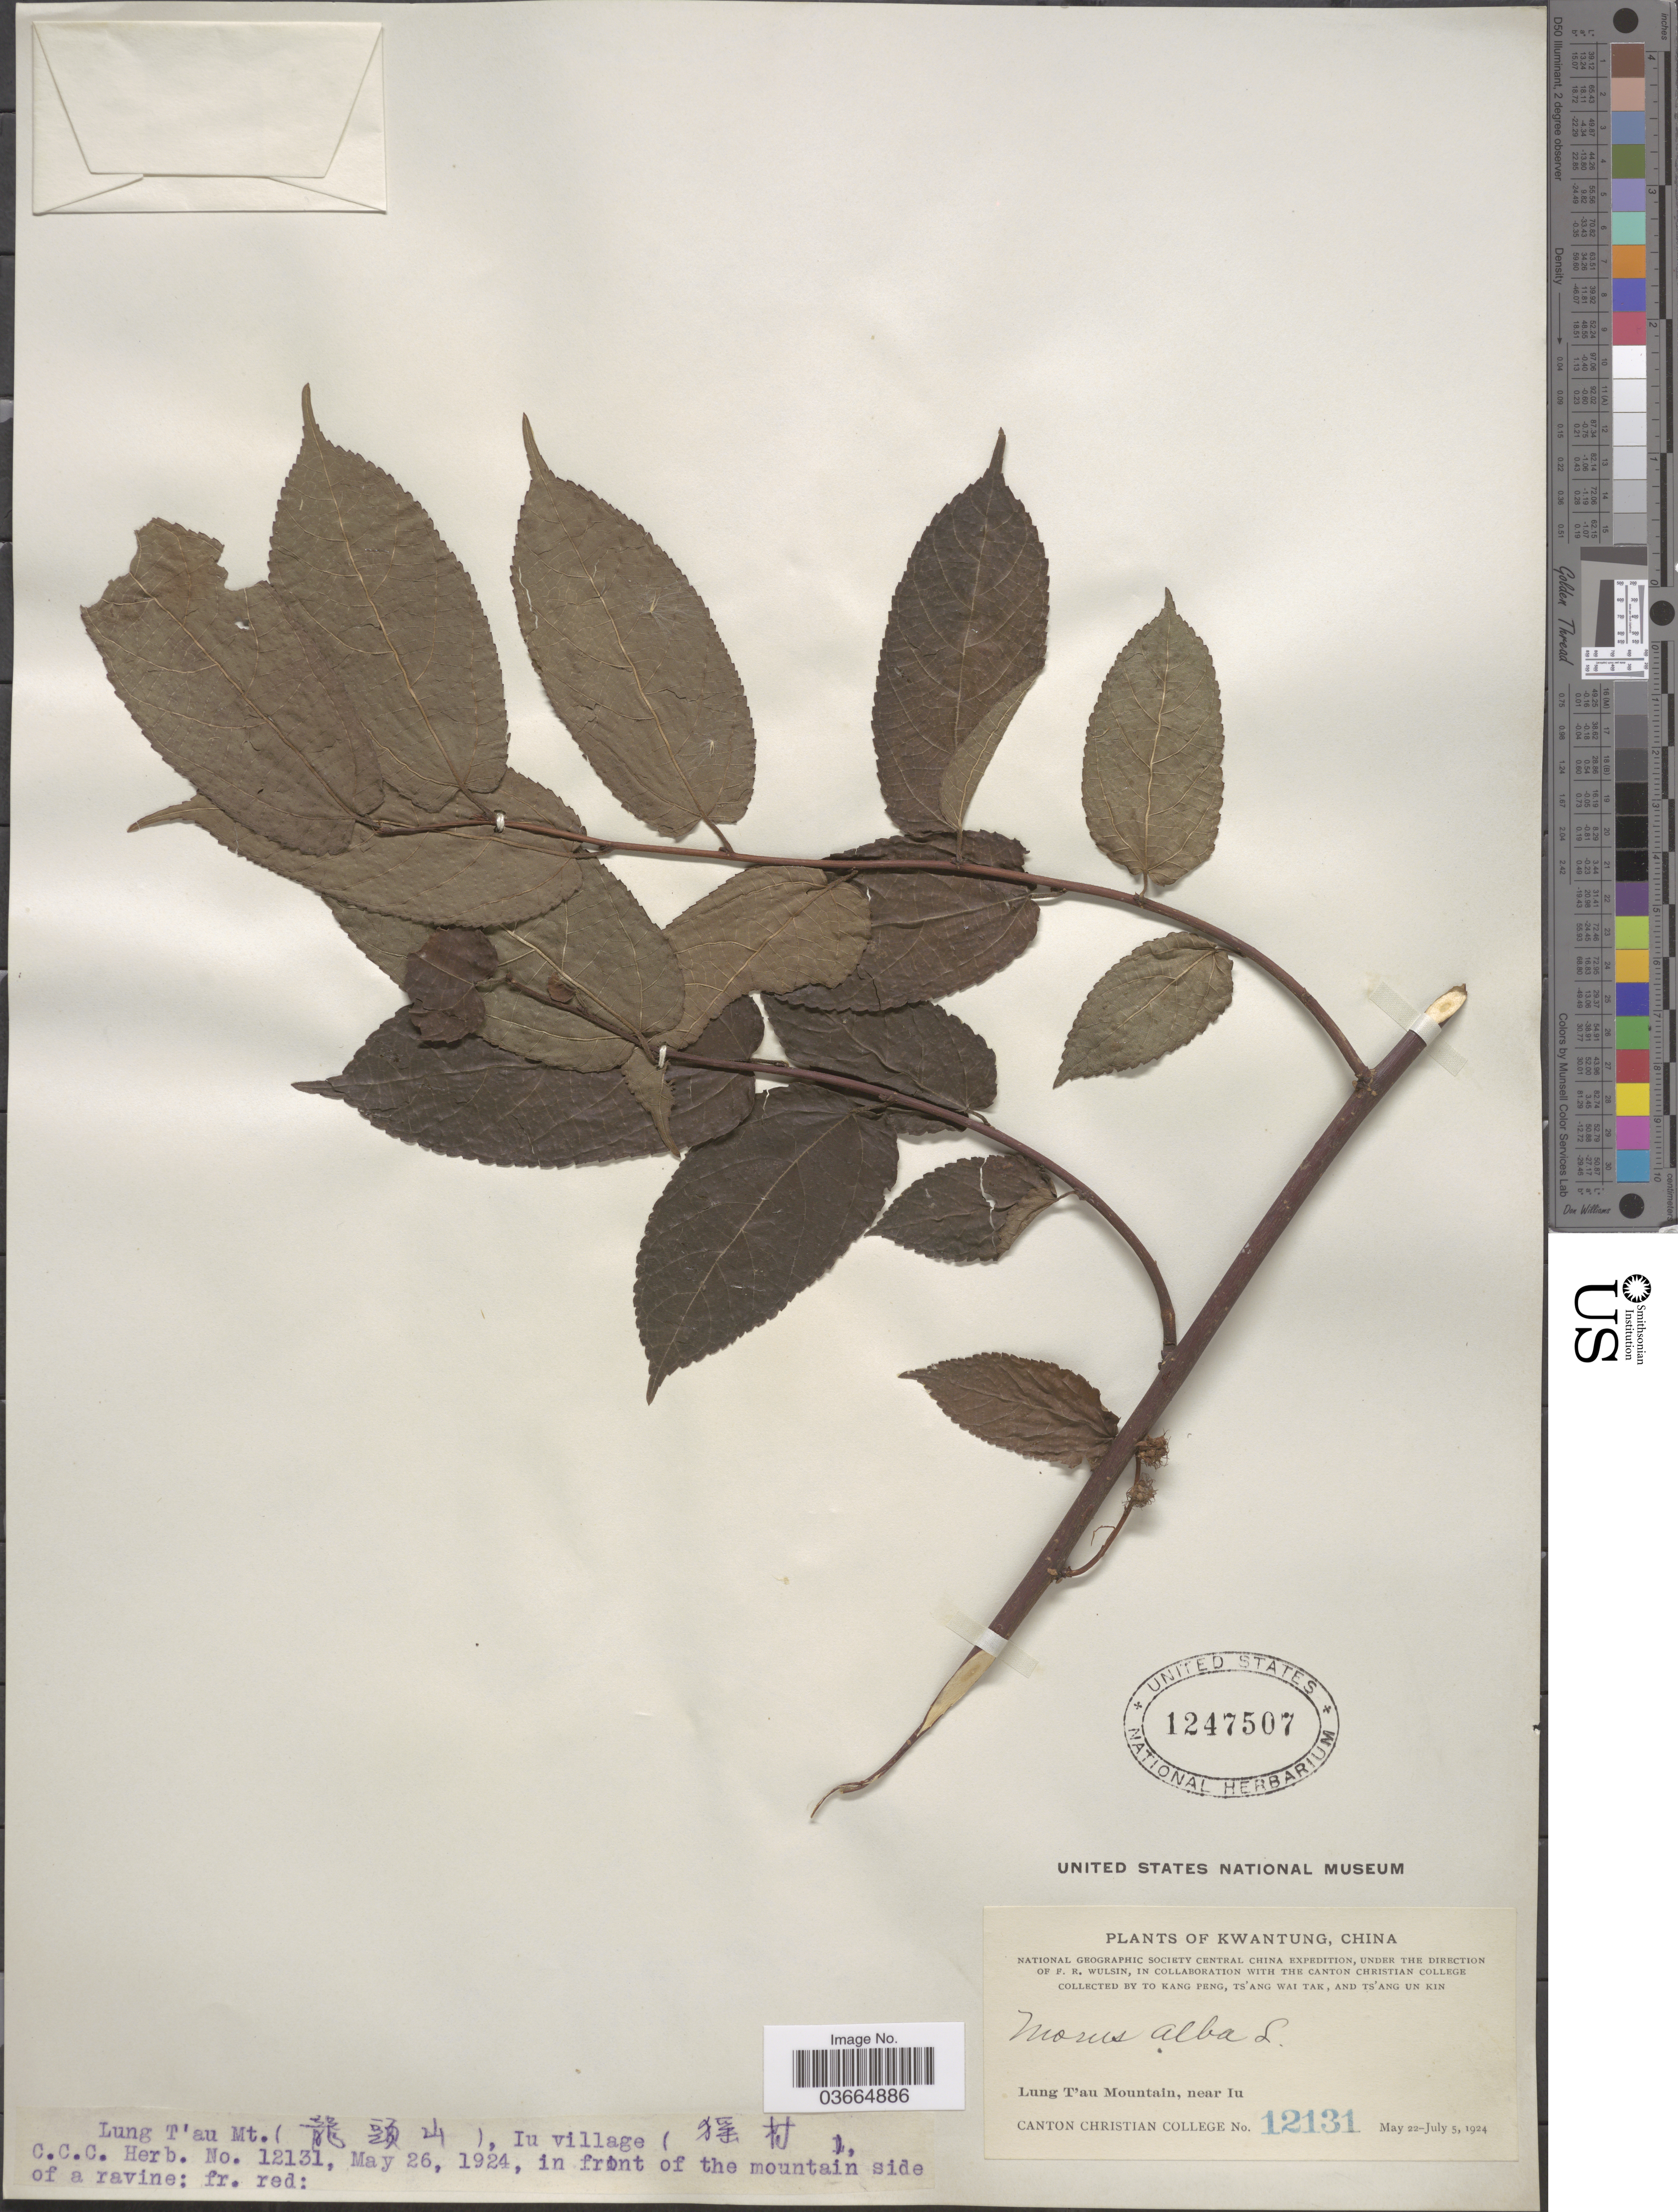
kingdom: Plantae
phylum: Tracheophyta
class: Magnoliopsida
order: Rosales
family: Moraceae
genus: Morus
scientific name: Morus alba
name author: L.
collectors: Kang Peng To, W. T. Tsang & Ts' Ang Un Kin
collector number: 12131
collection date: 1924-05-26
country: China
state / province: Guangdong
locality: Kwantung. Lung T'au Mountain, near Iu village. In front of the mountain side of a ravine.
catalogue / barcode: US 1247507